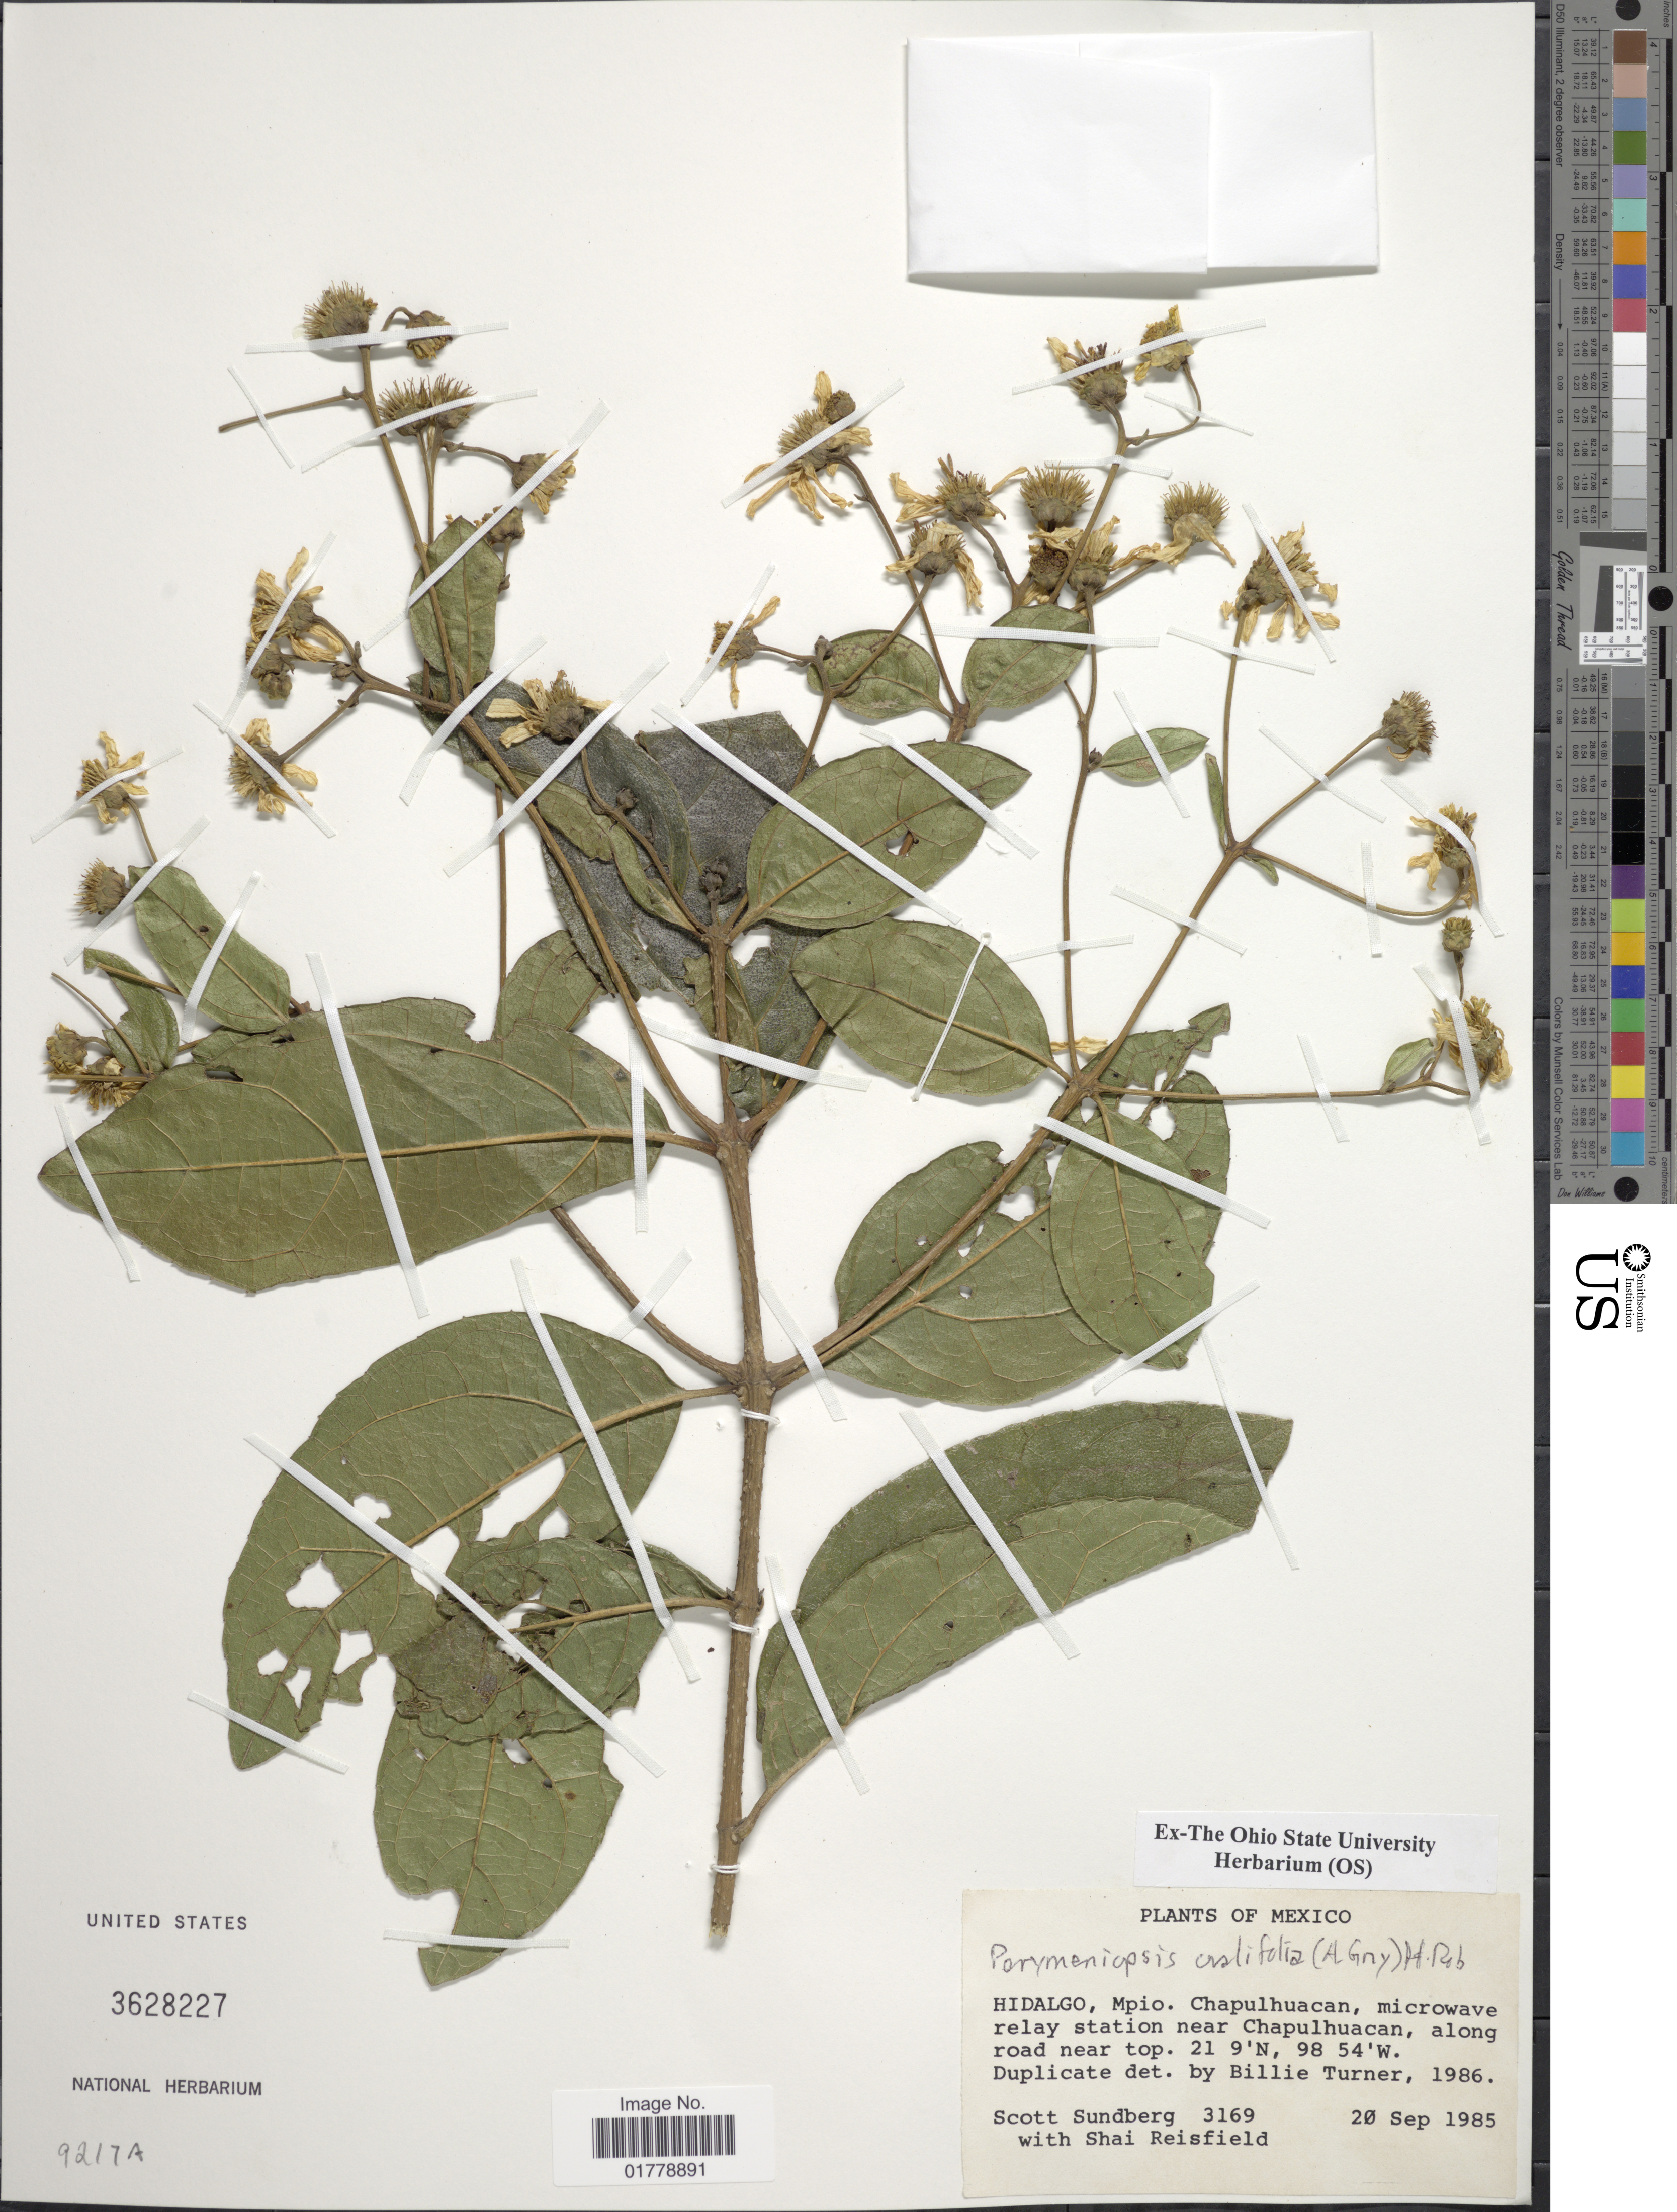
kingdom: Plantae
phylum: Tracheophyta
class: Magnoliopsida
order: Asterales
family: Asteraceae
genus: Perymeniopsis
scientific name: Perymeniopsis ovalifolia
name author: (A. Gray) H. Rob.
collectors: S. Sundberg & S. Reisfield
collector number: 3169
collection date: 1985-09-20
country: Mexico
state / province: Hidalgo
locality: Hidalgo, Mpio. Chapulhuacan, microwave relay station near Chapulhuacan, along road near top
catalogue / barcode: US 3628227